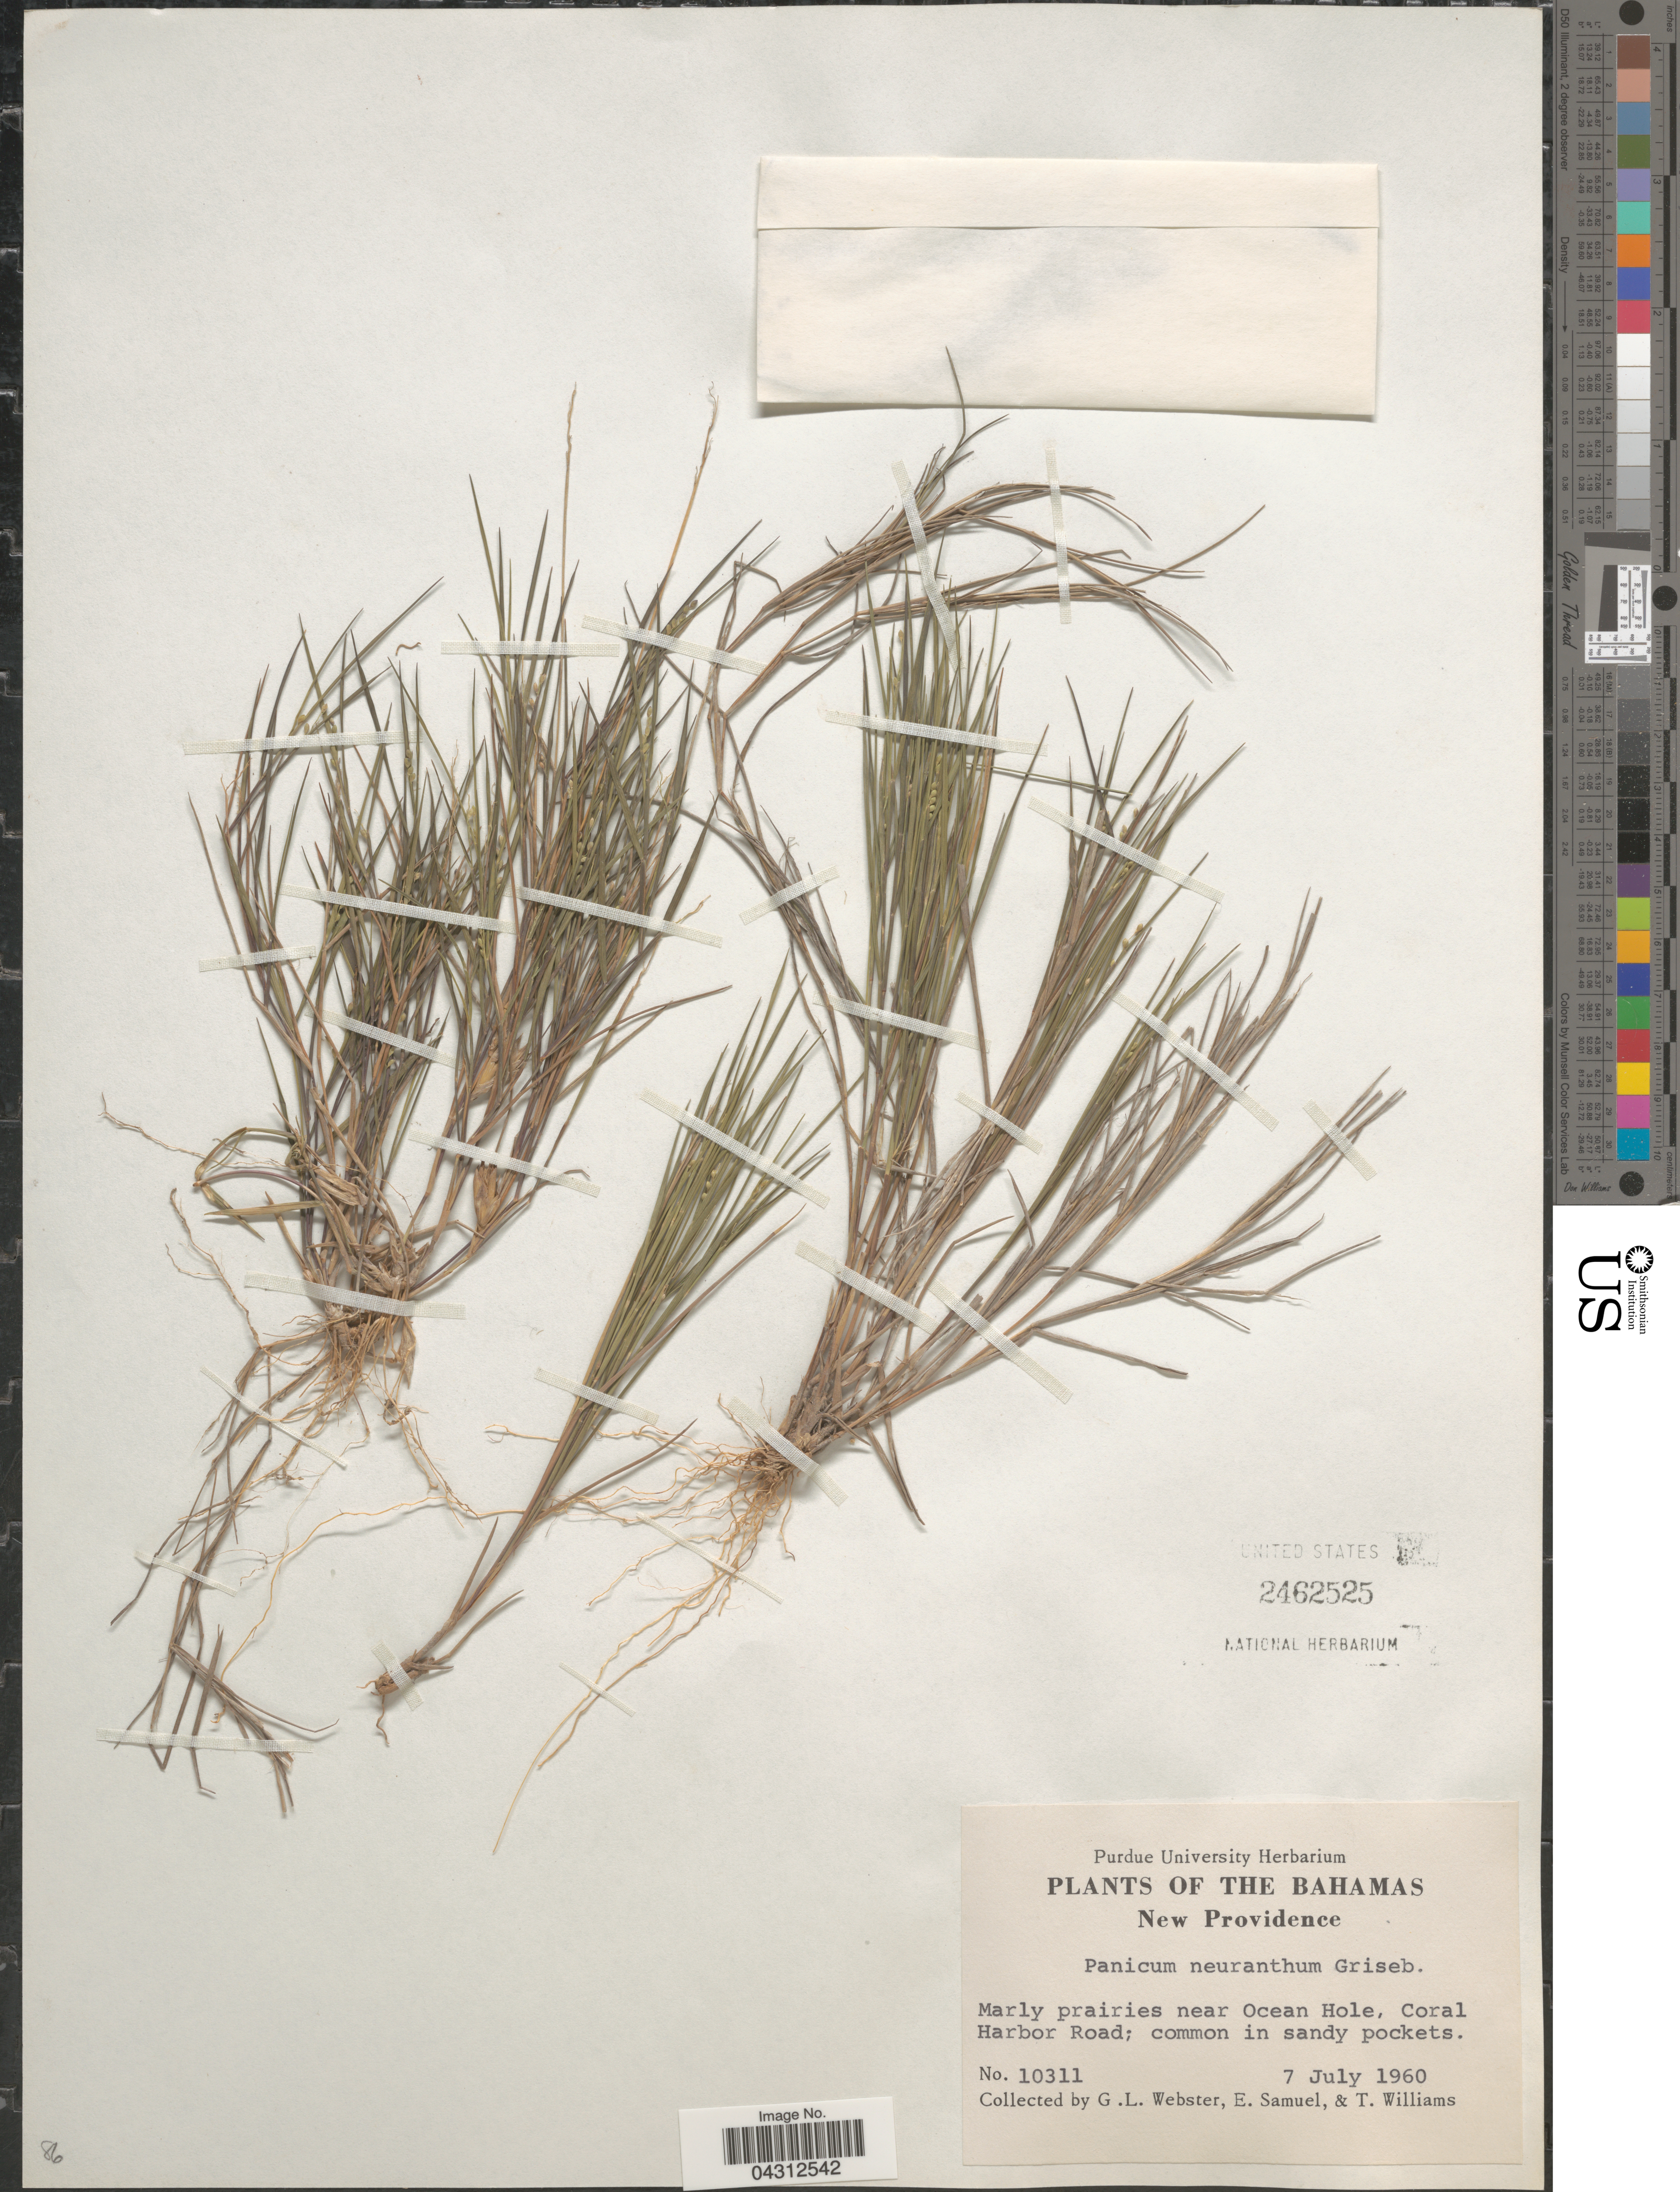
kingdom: Plantae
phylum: Tracheophyta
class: Liliopsida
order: Poales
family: Poaceae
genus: Dichanthelium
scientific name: Dichanthelium aciculare var. aciculare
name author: (Desv. ex Poir.) Gould & C.A. Clark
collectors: G. L. Webster, E. Samuel & T. Williams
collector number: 10311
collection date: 1960-07-07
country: Bahamas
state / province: New Providence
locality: Marly prairies near Ocean Hole, Coral Harbor Road.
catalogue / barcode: US 2462525